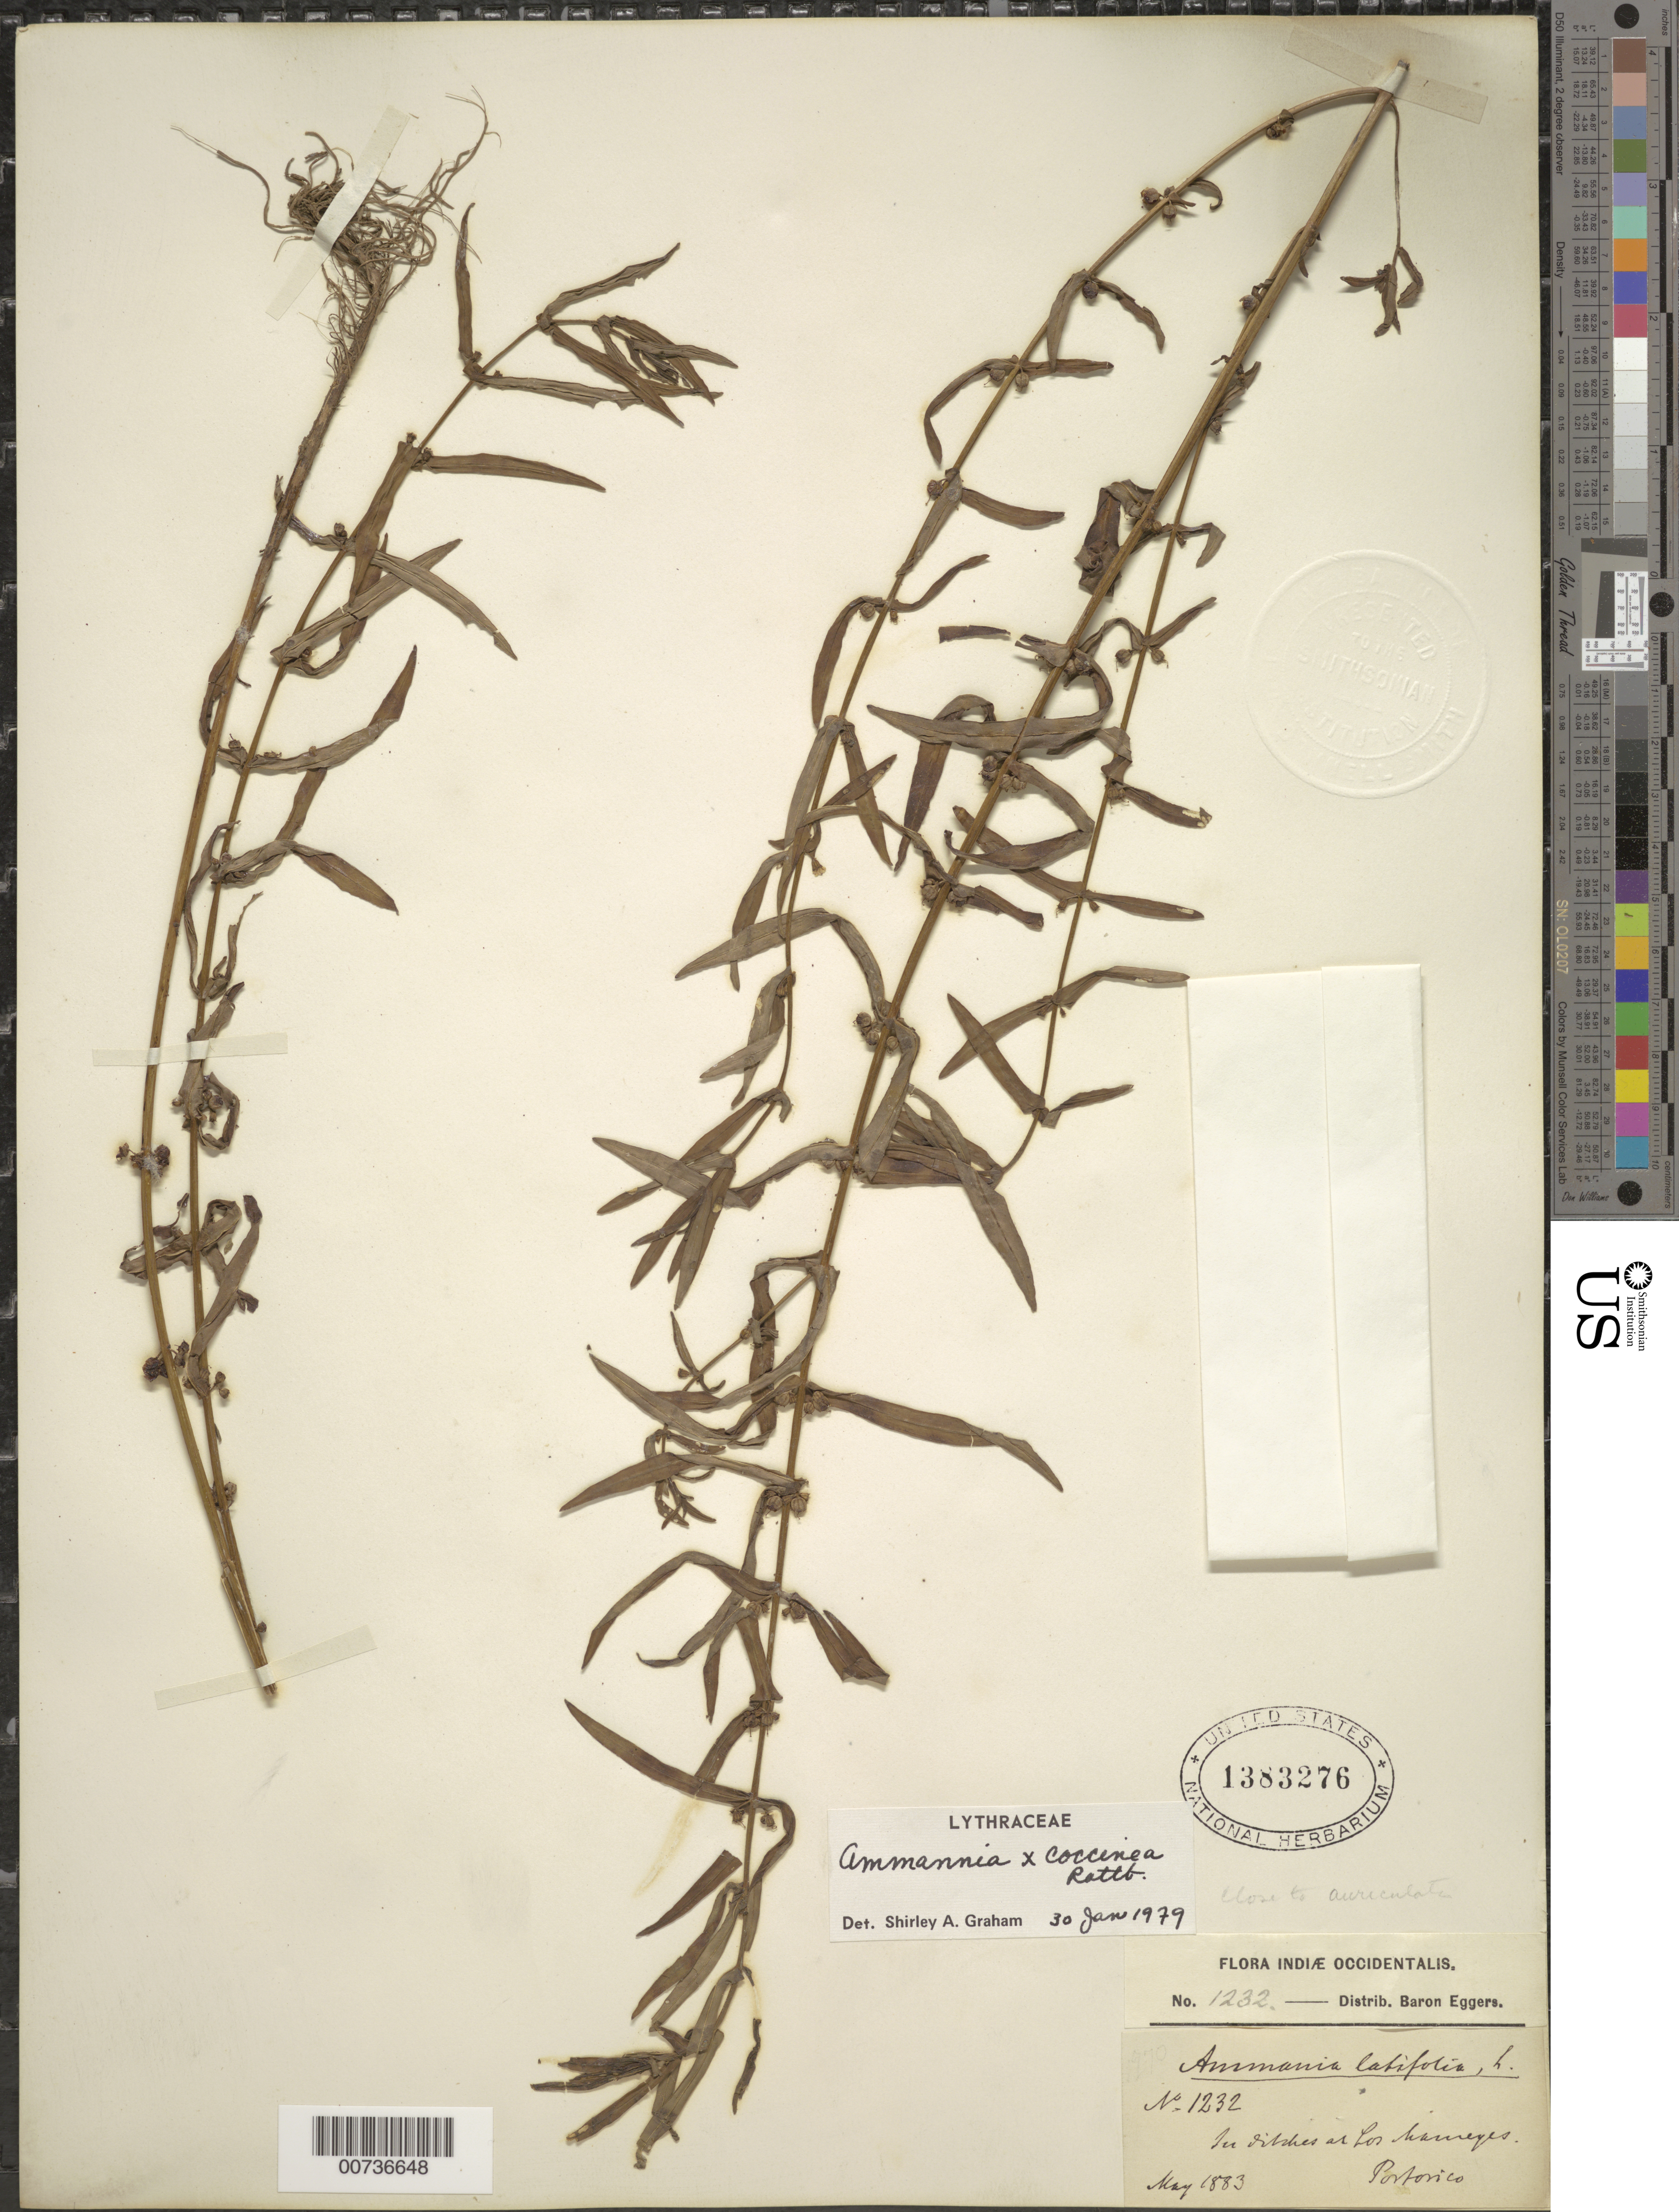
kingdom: Plantae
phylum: Tracheophyta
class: Magnoliopsida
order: Myrtales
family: Lythraceae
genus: Ammannia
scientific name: Ammannia coccinea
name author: Rottb.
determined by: Graham, Shirley Ann Tousch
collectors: H. F. A. von Eggers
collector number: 1232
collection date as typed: May 1883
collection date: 1883-05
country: Puerto Rico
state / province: Río Grande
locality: At Los Mameyes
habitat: In ditches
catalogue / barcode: US 1383276